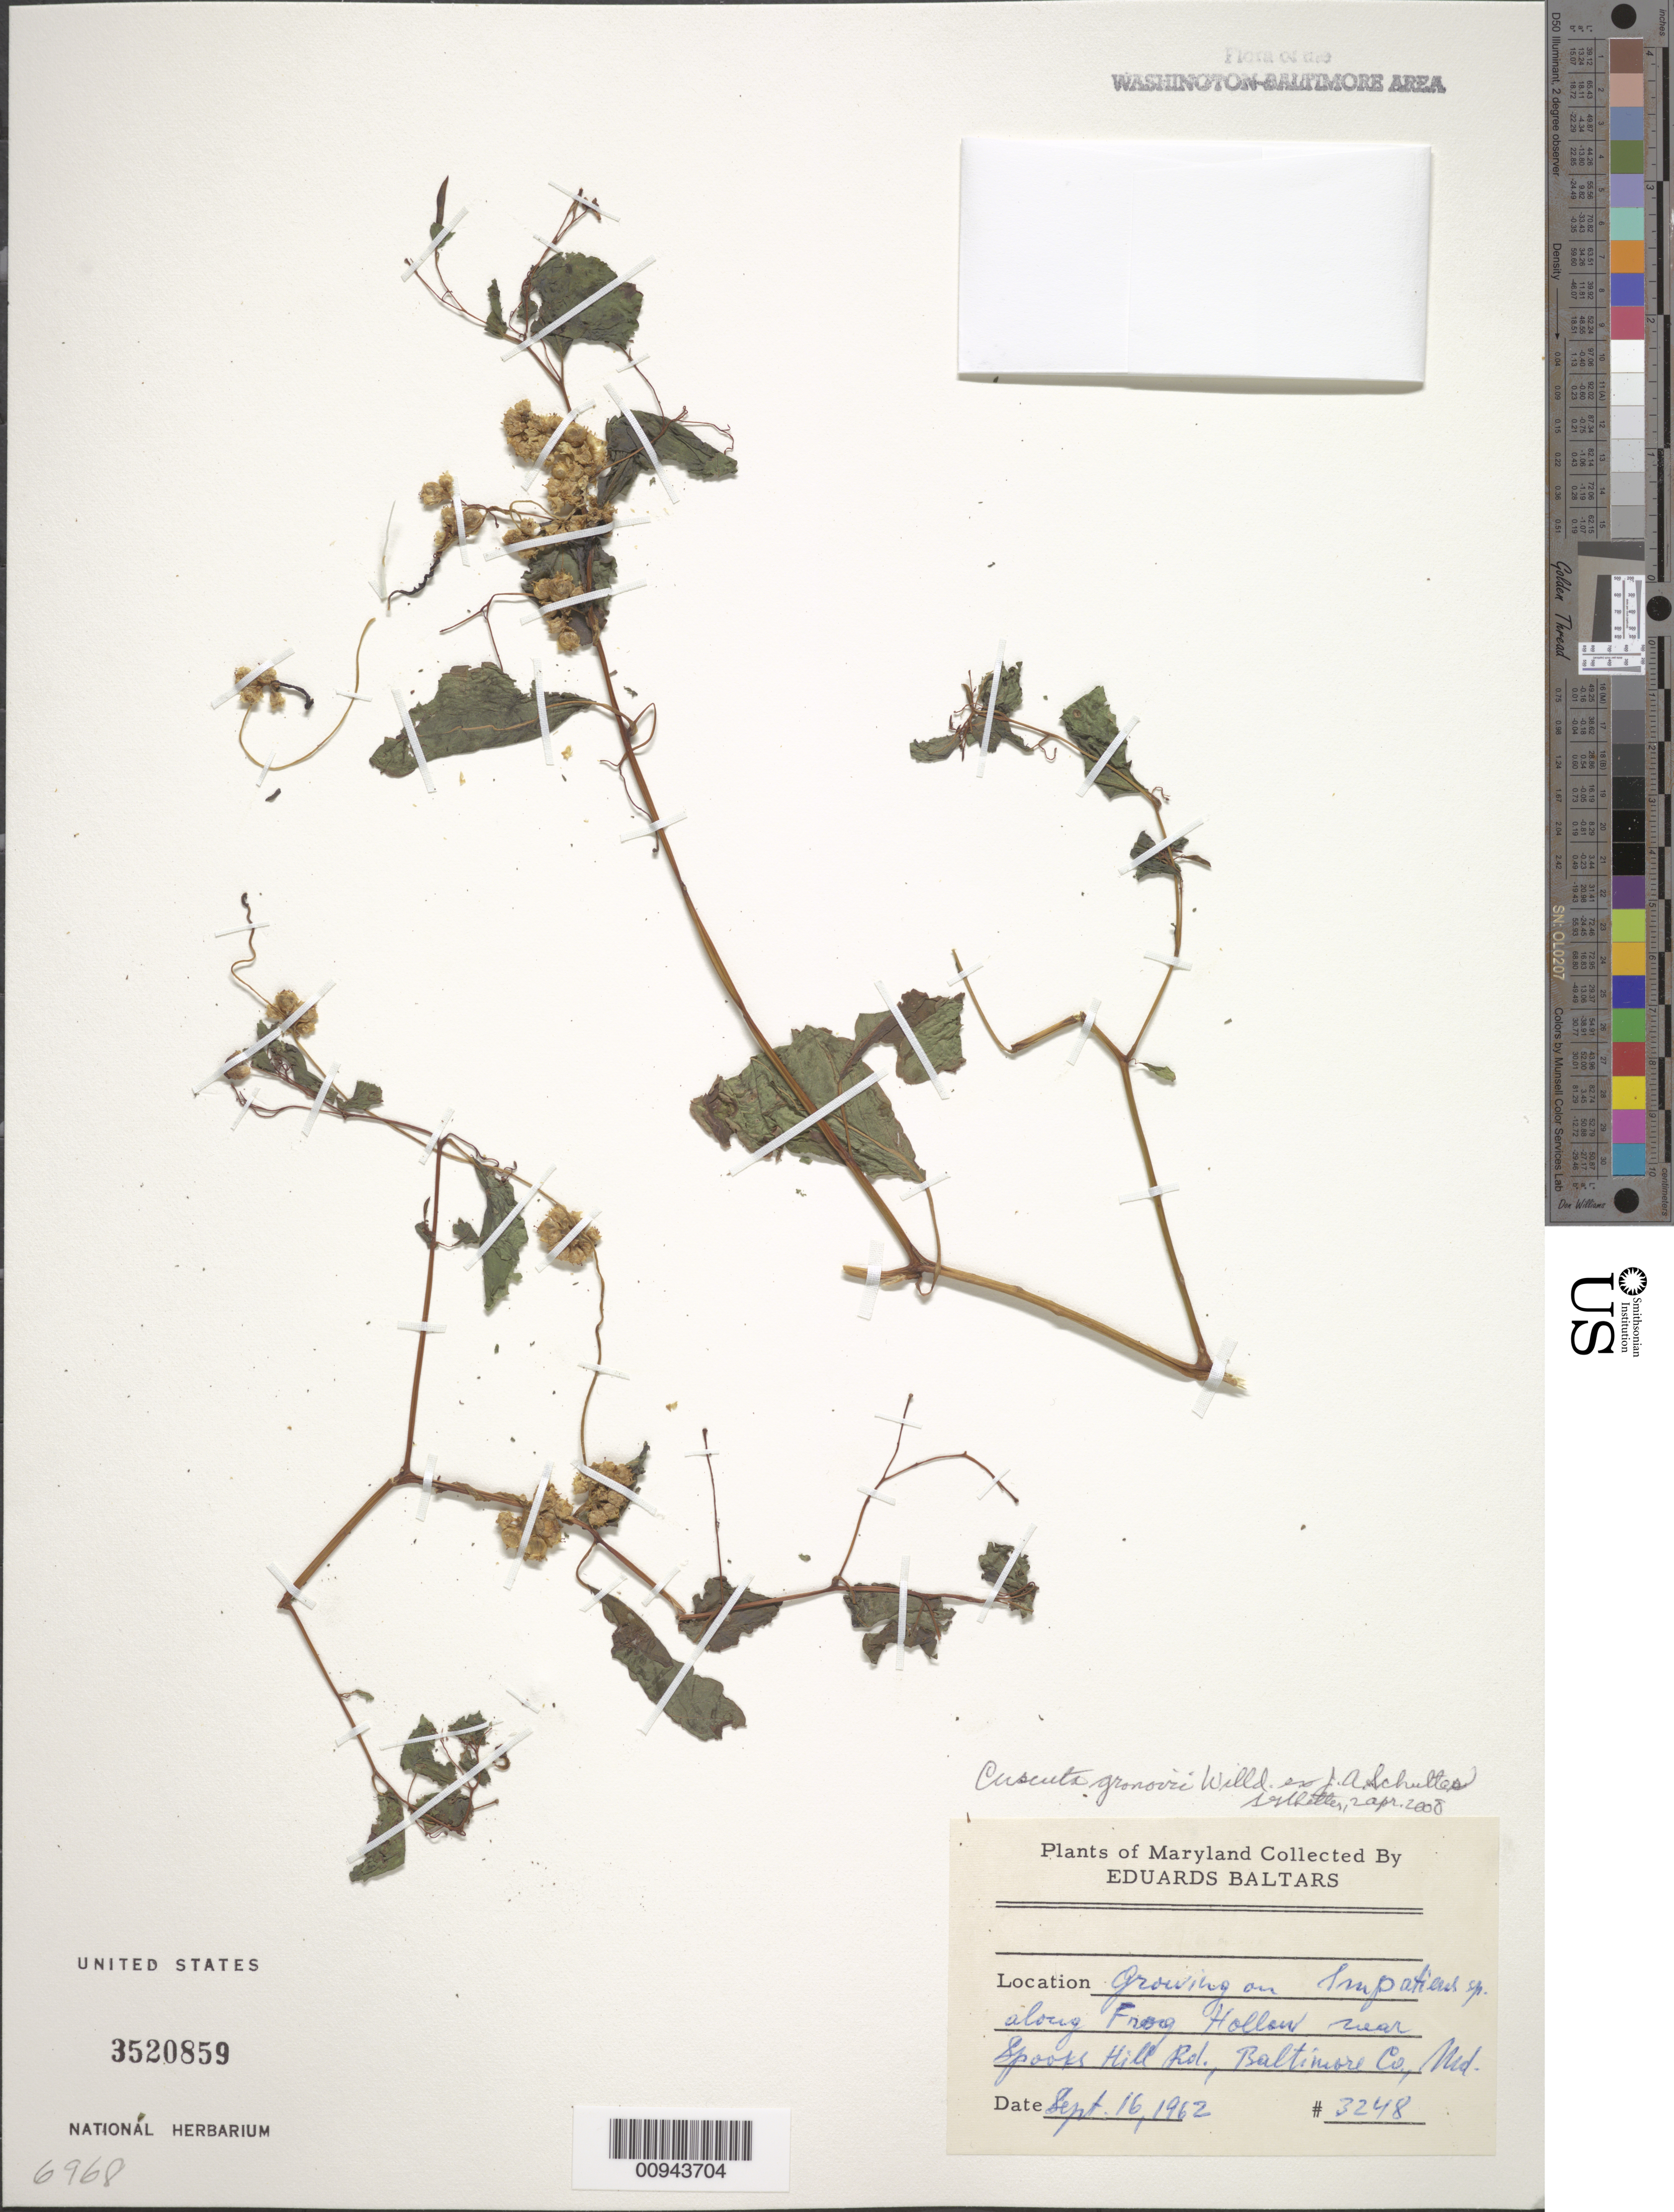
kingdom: Plantae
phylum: Tracheophyta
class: Magnoliopsida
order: Solanales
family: Convolvulaceae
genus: Cuscuta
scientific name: Cuscuta gronovii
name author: Willd. ex Schult.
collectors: E. Baltars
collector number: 3248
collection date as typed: Sept. 16, 1962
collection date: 1962-09-16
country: United States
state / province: Maryland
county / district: Baltimore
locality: Along Frog Hollow near Spooks Hill Road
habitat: growing on Impatiens sp.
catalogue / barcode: US 3520859